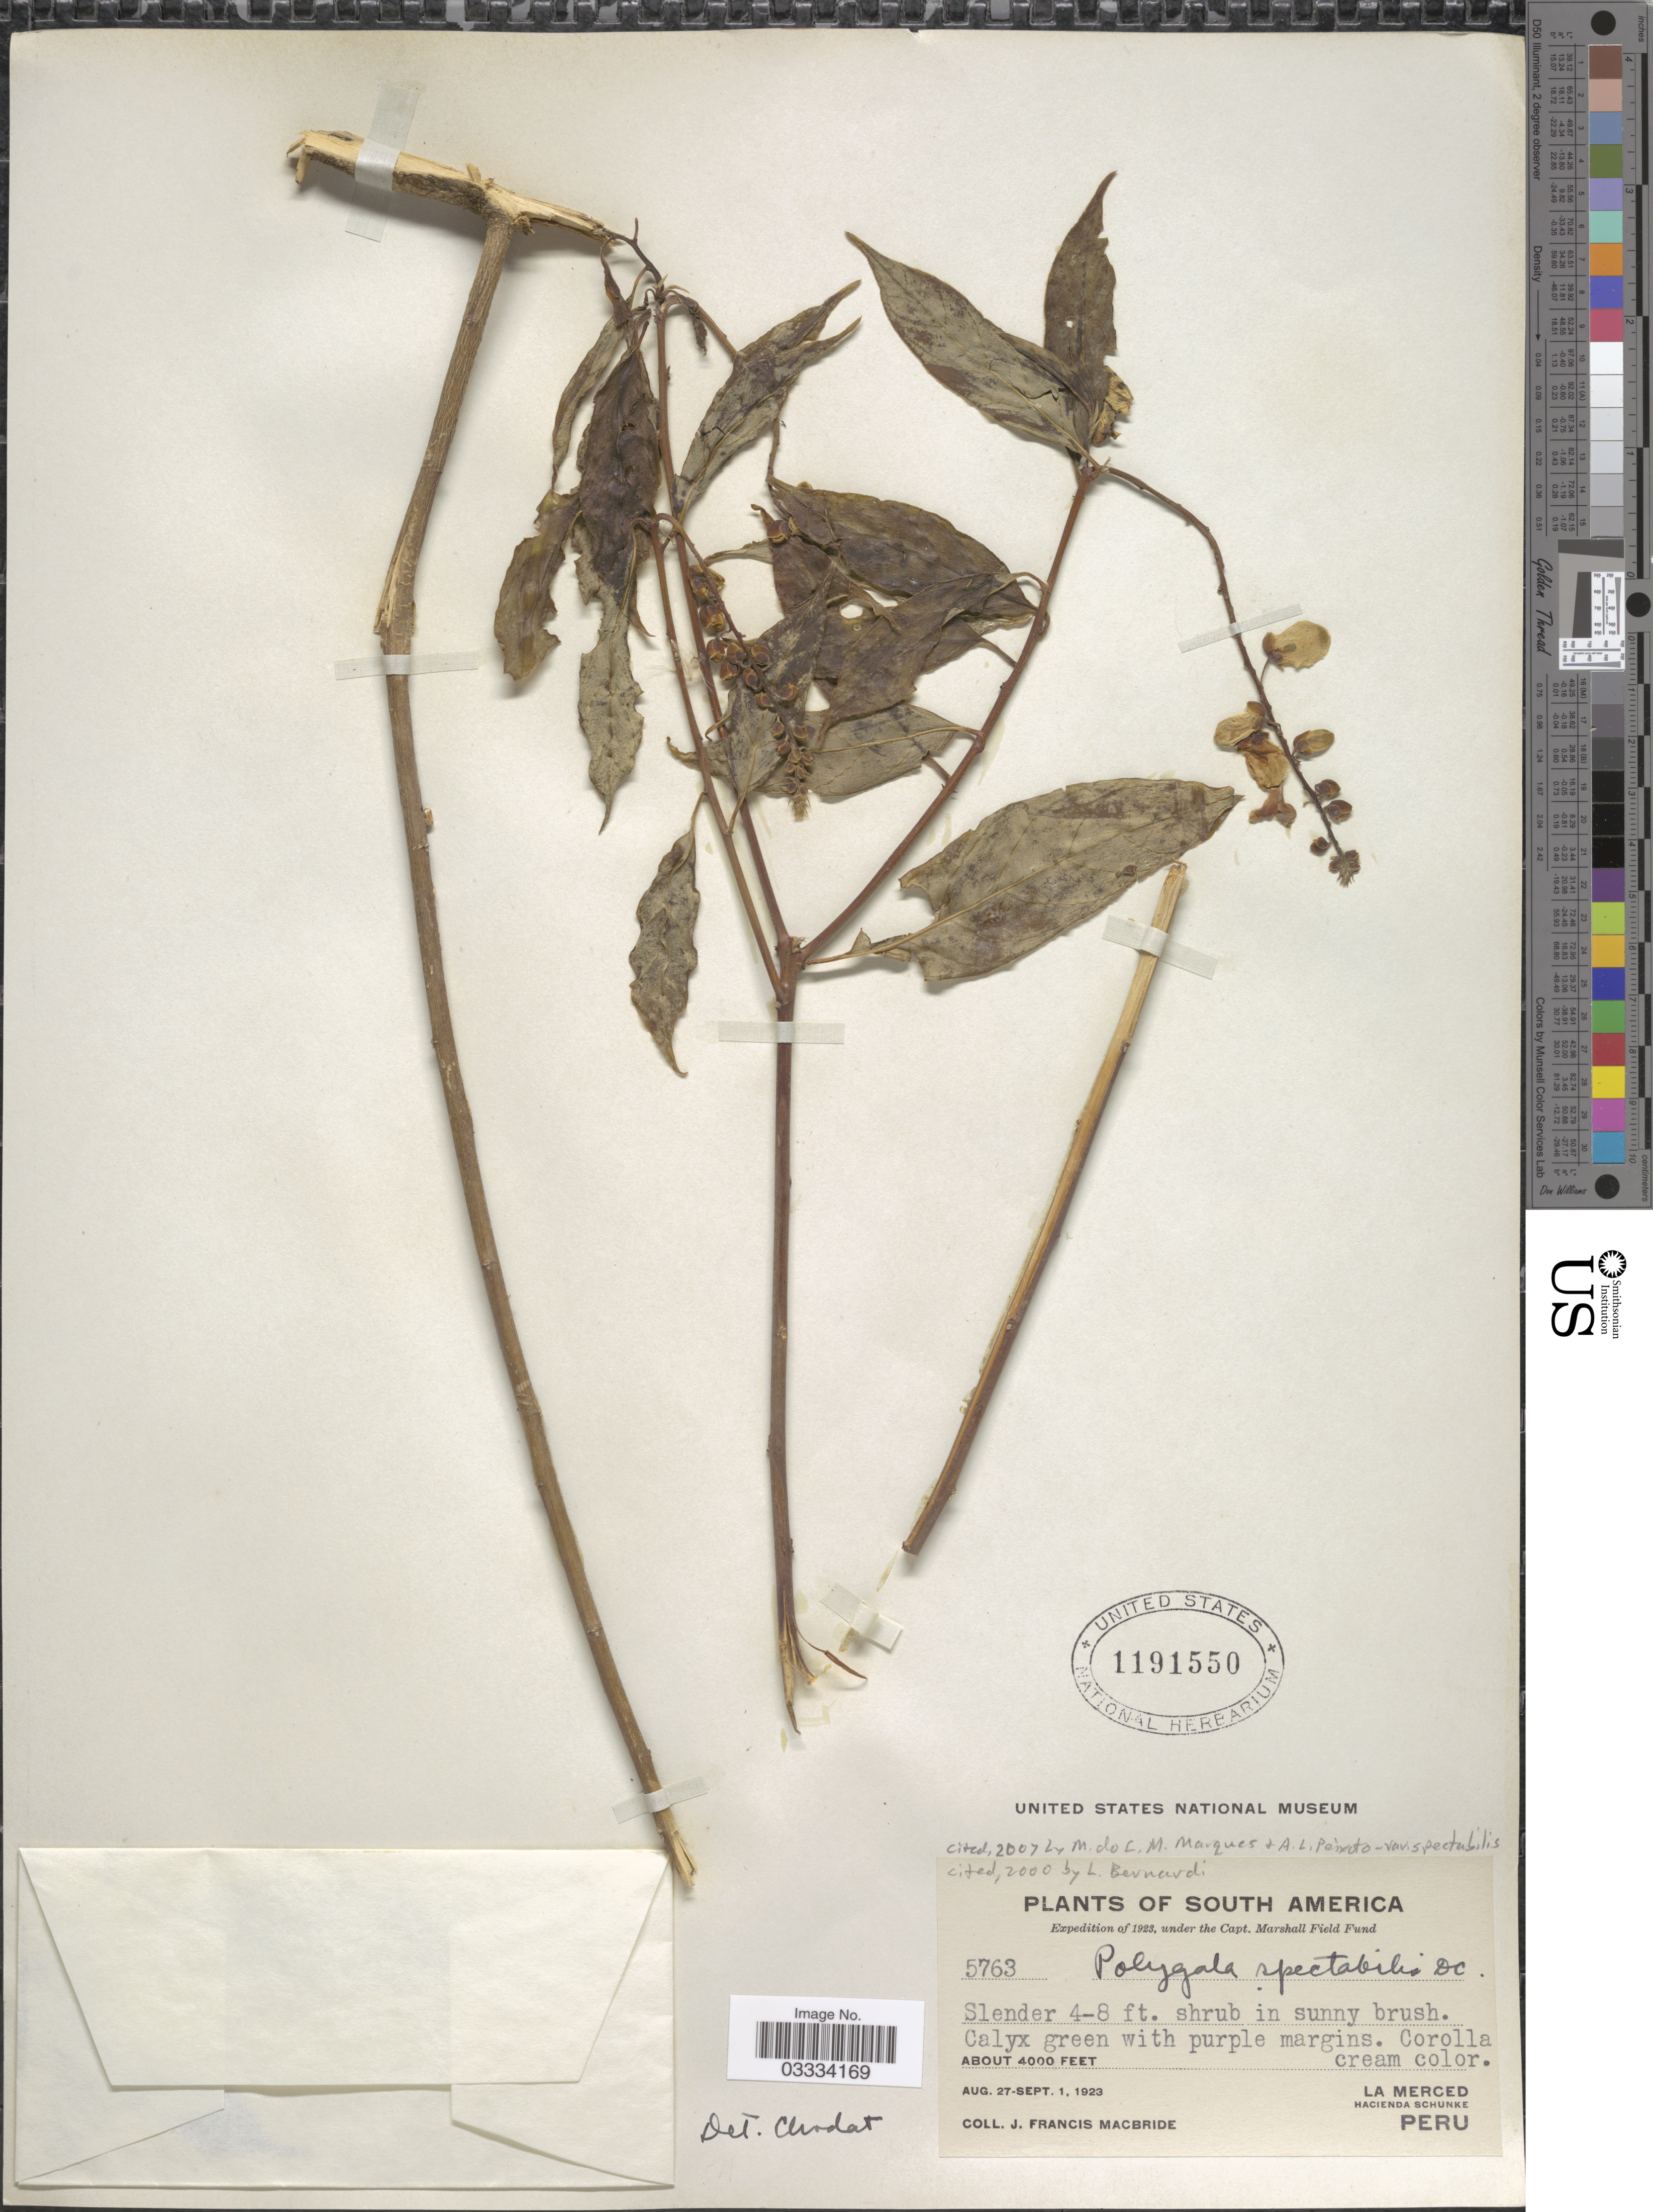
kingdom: Plantae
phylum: Tracheophyta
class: Magnoliopsida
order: Fabales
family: Polygalaceae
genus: Caamembeca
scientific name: Caamembeca spectabilis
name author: (DC.) J.F.B. Pastore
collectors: J. F. Macbride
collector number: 5763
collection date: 1923-08-27/1923-09-01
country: Peru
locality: La Merced, Hacienda Schunke.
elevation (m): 1219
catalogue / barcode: US 1191550